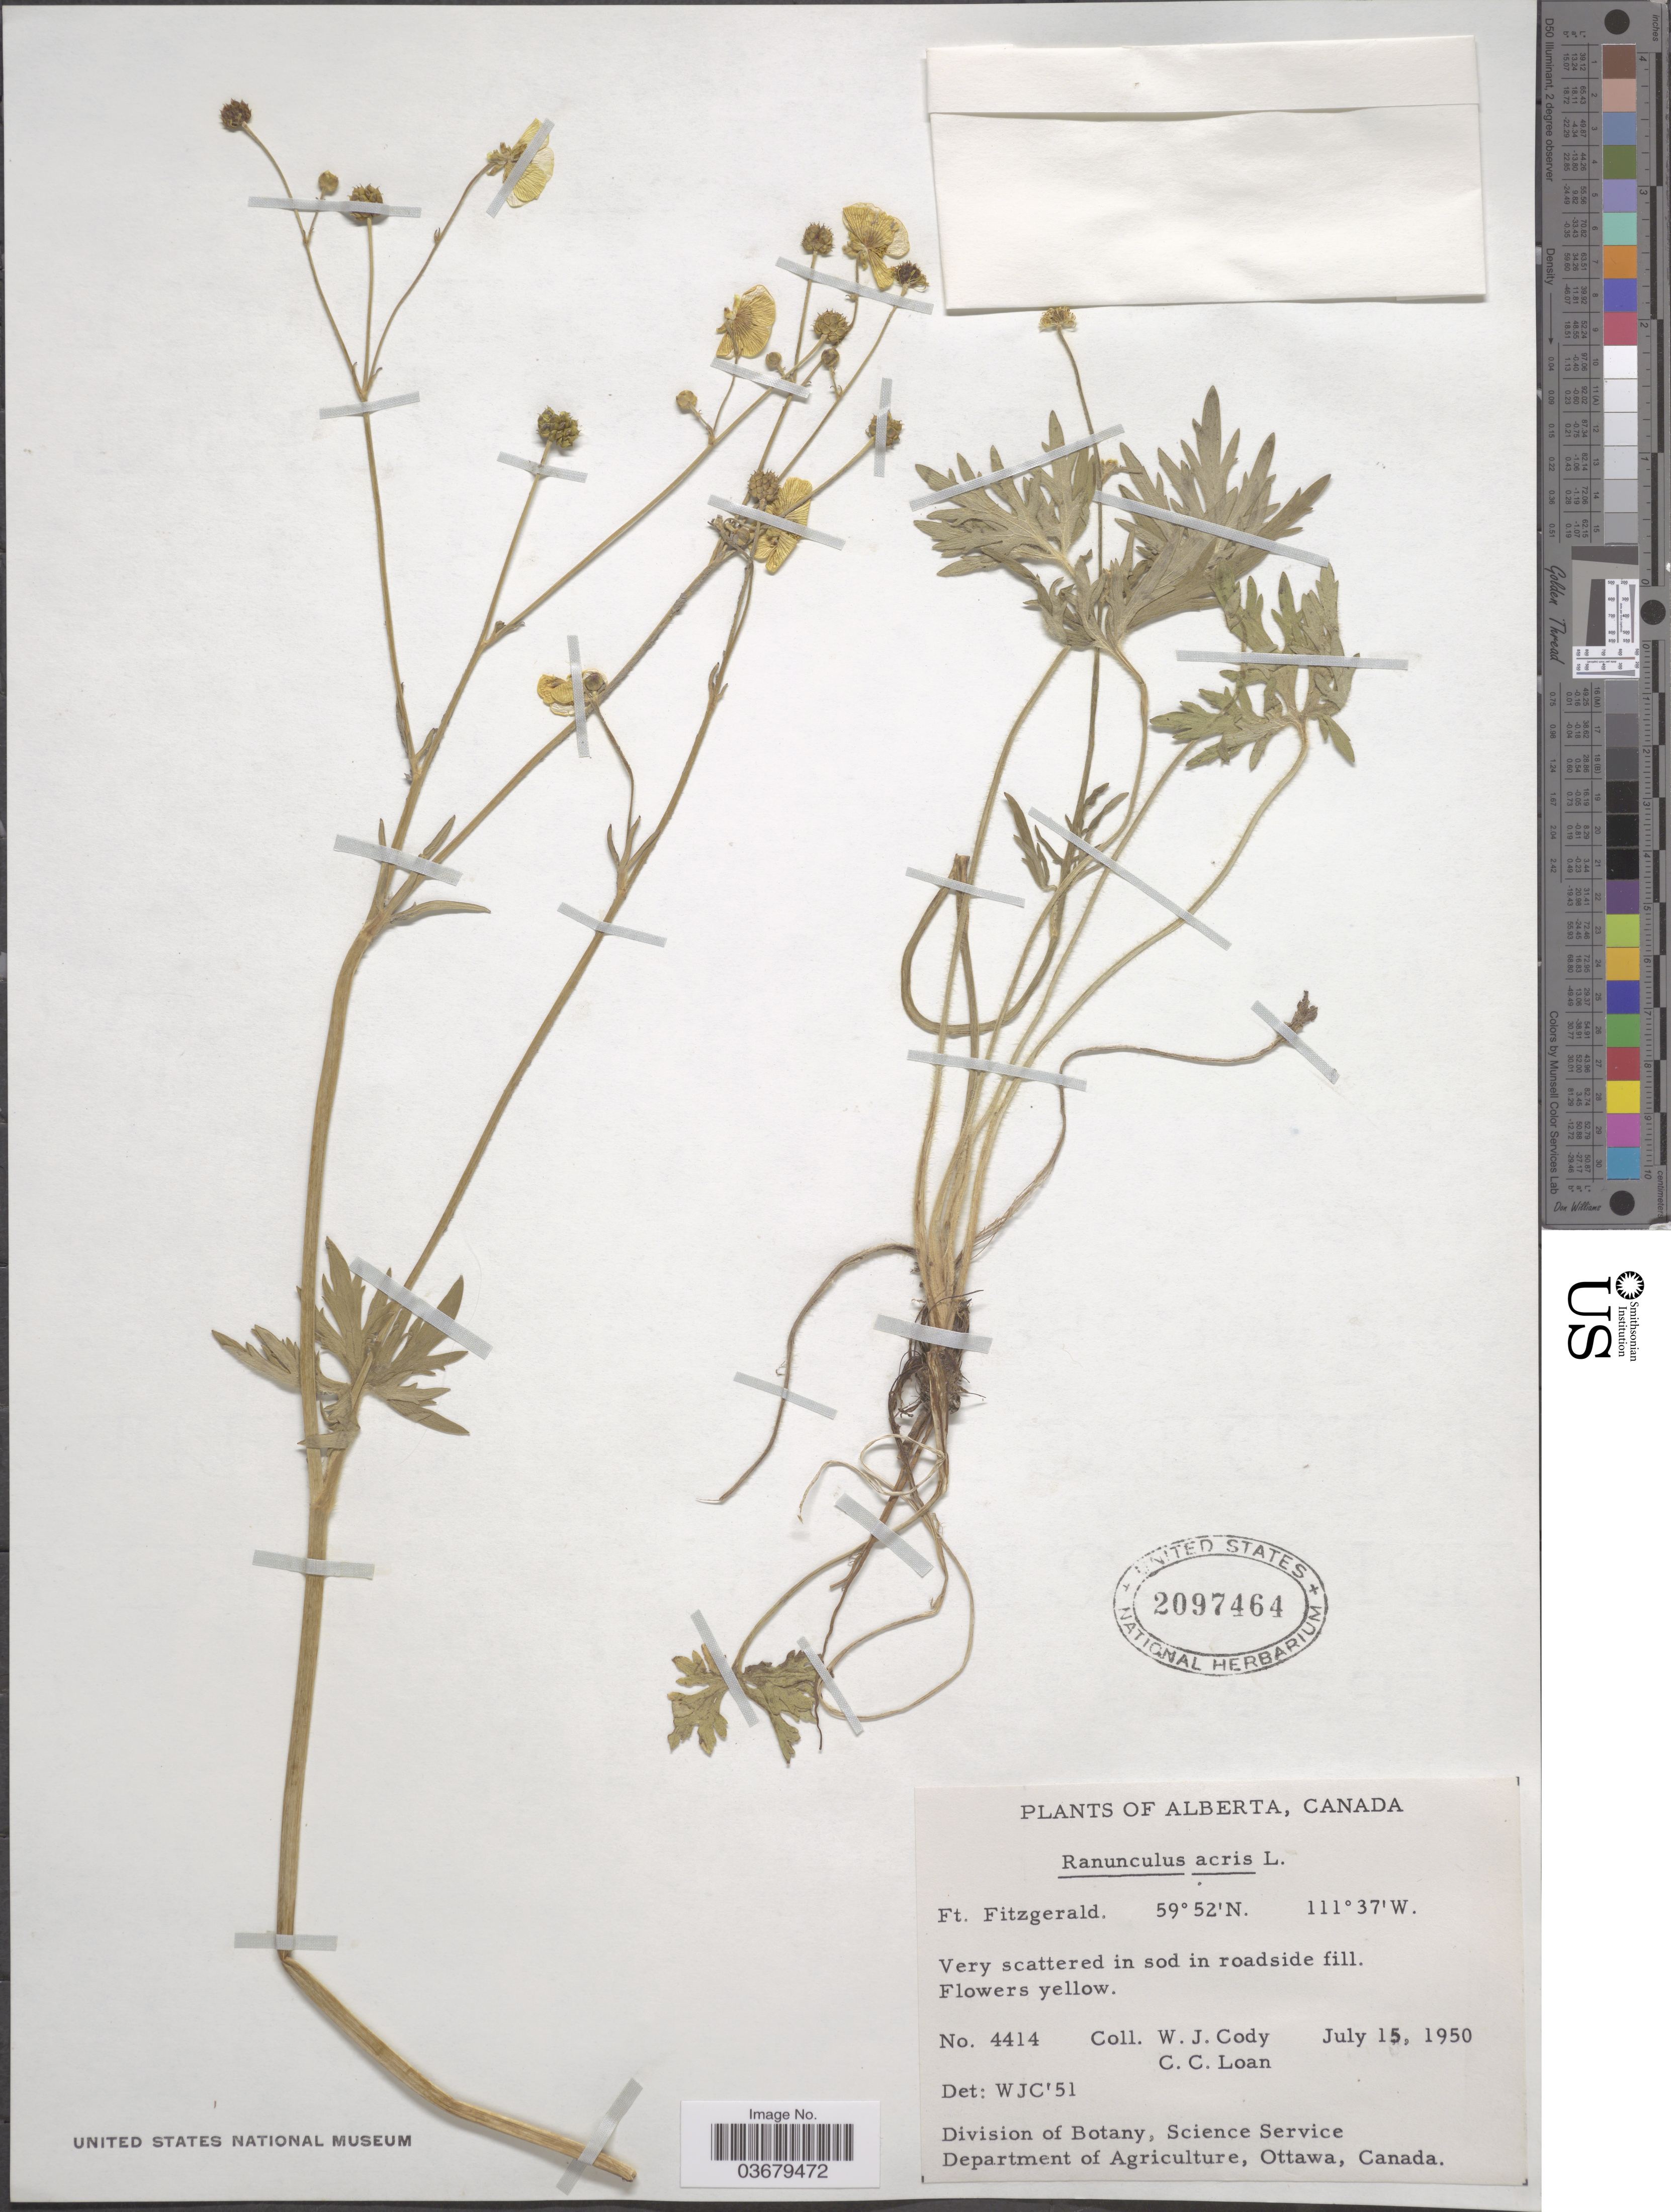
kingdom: Plantae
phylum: Tracheophyta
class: Magnoliopsida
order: Ranunculales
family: Ranunculaceae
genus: Ranunculus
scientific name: Ranunculus acris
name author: L.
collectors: W. Cody & C. Loan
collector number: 4414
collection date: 1950-07-15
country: Canada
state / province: Alberta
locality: Ft. Fitzgerald.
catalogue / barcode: US 2097464